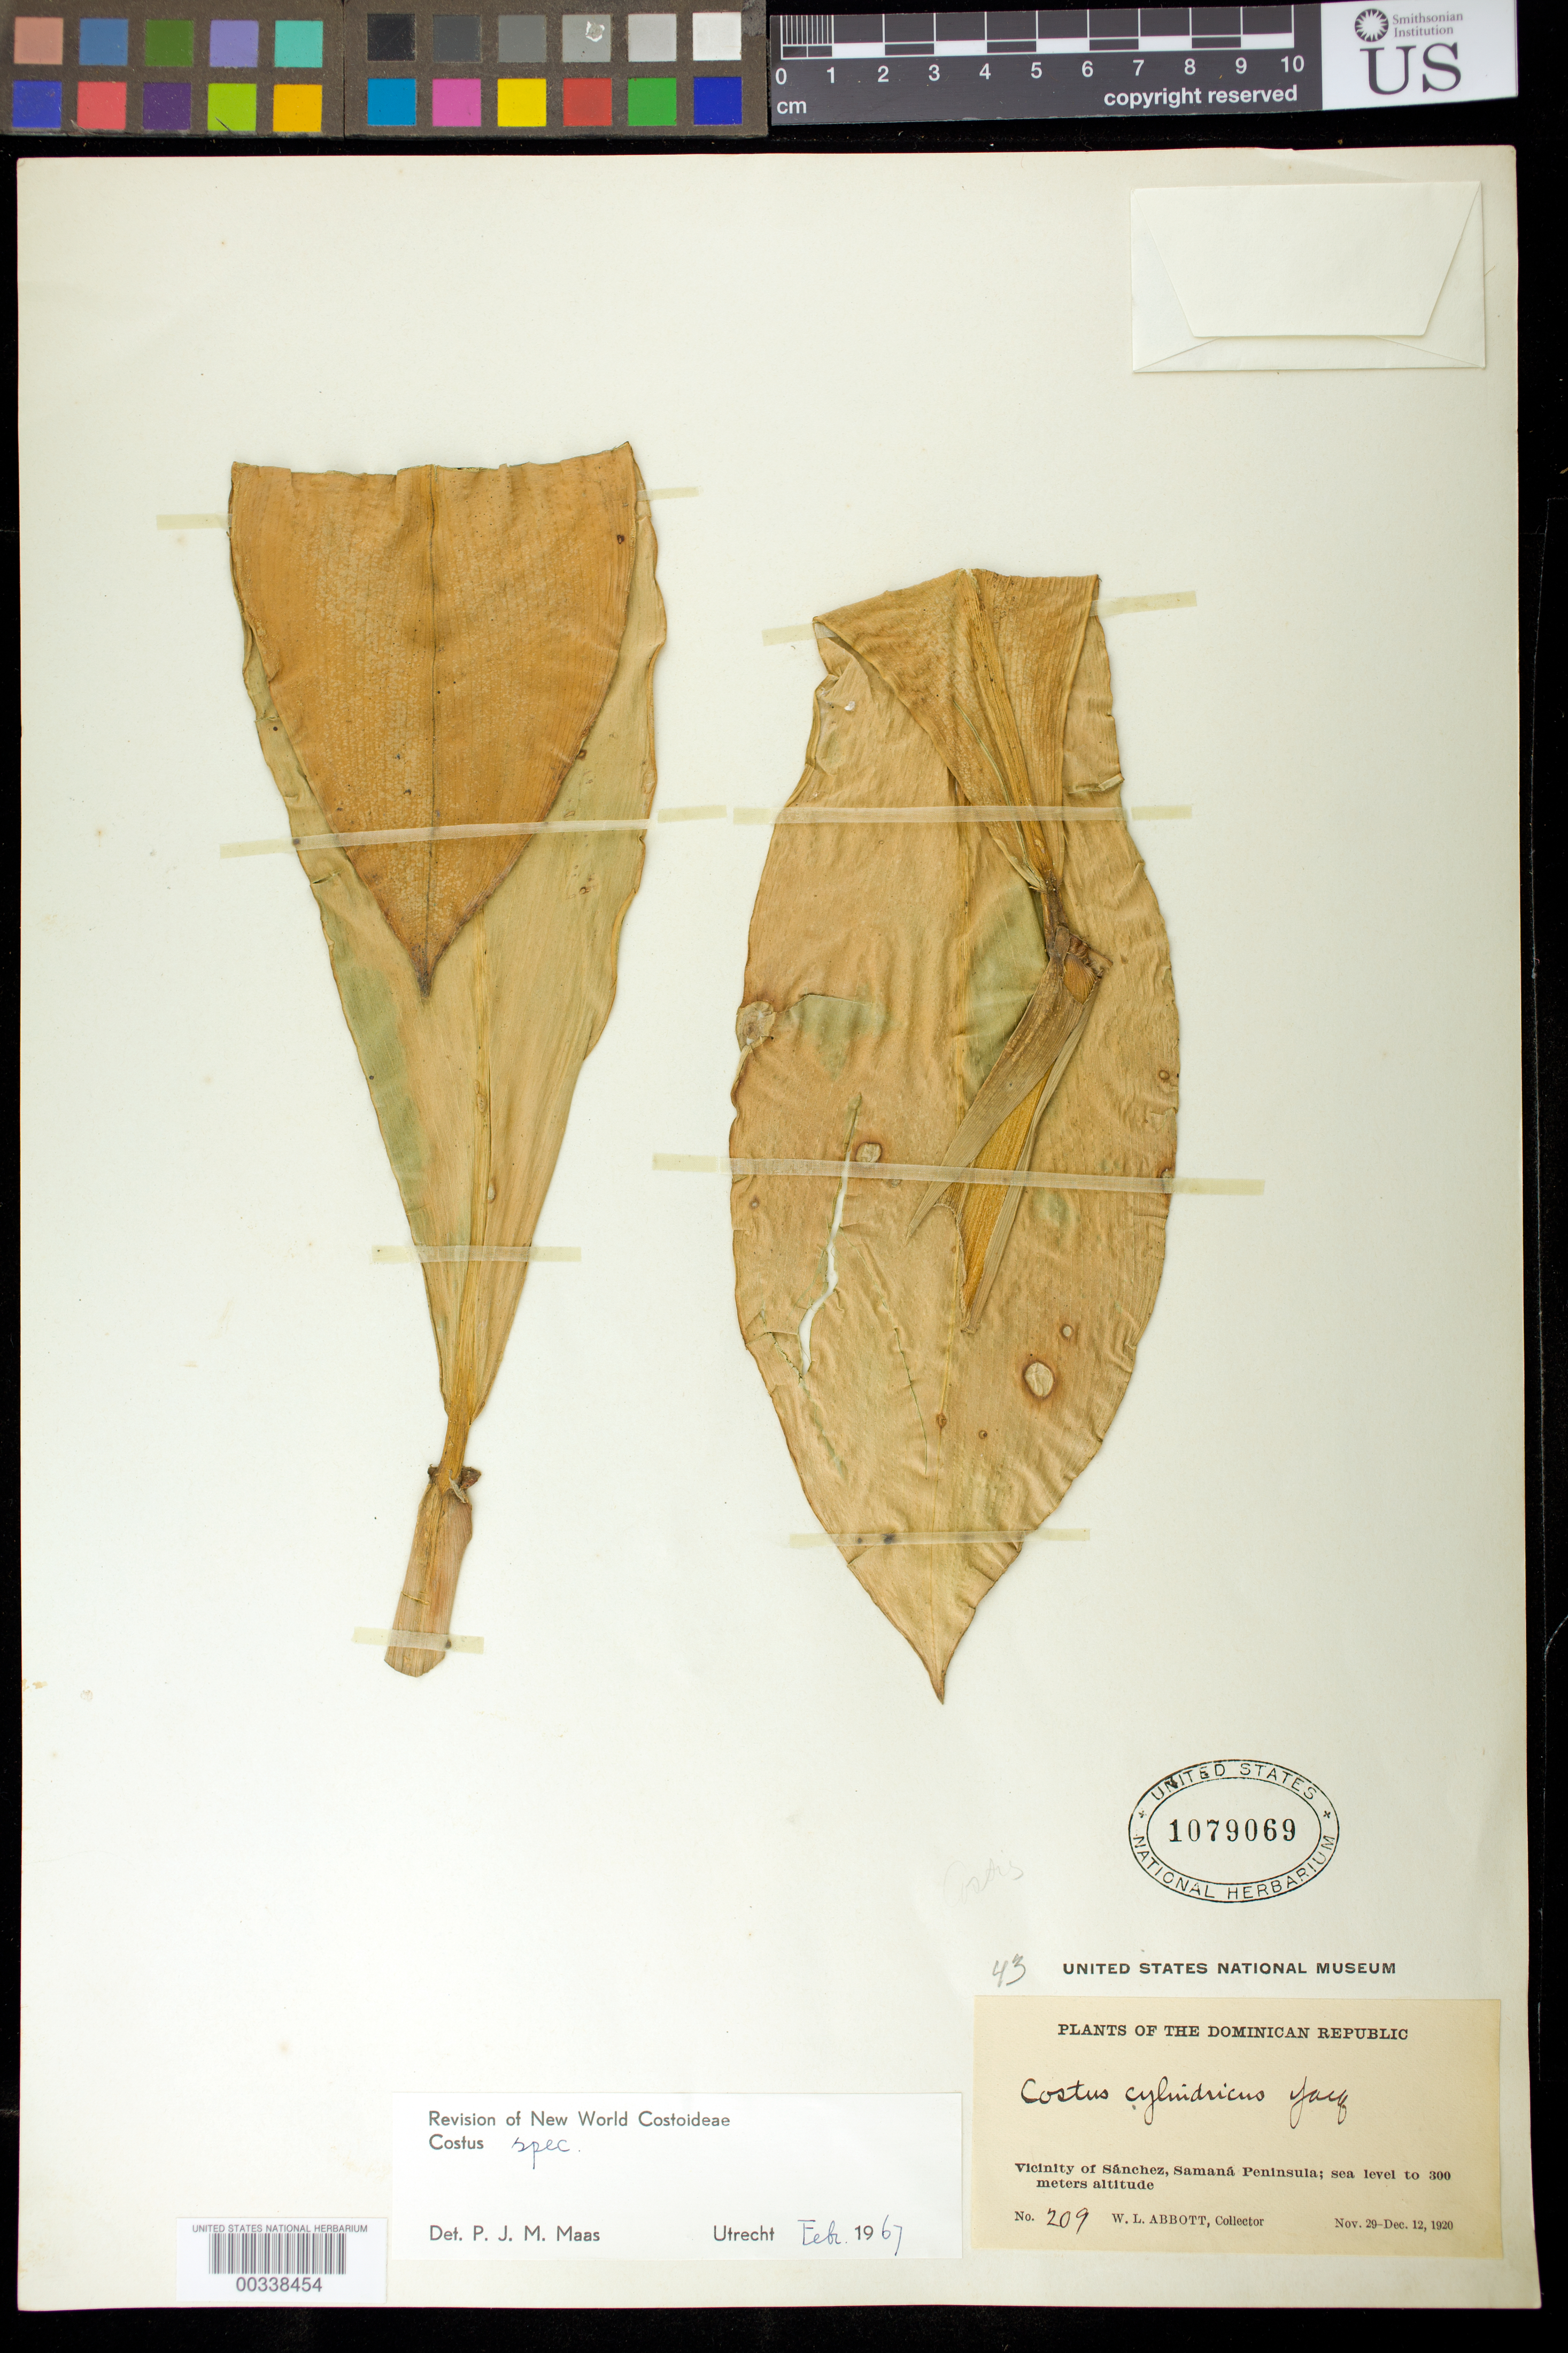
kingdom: Plantae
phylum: Tracheophyta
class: Liliopsida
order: Zingiberales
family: Costaceae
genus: Costus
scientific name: Costus sp.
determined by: Maas, Paul J. M.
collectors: W. L. Abbott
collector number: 209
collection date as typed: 29 Nov 1920 to 12 Dec 1920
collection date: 1920-11-29/1920-12-12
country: Dominican Republic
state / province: Samaná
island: Hispaniola Island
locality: Vicinity of sanchez, samana peninsula [Samana Peninsula]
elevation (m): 0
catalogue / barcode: US 1079069